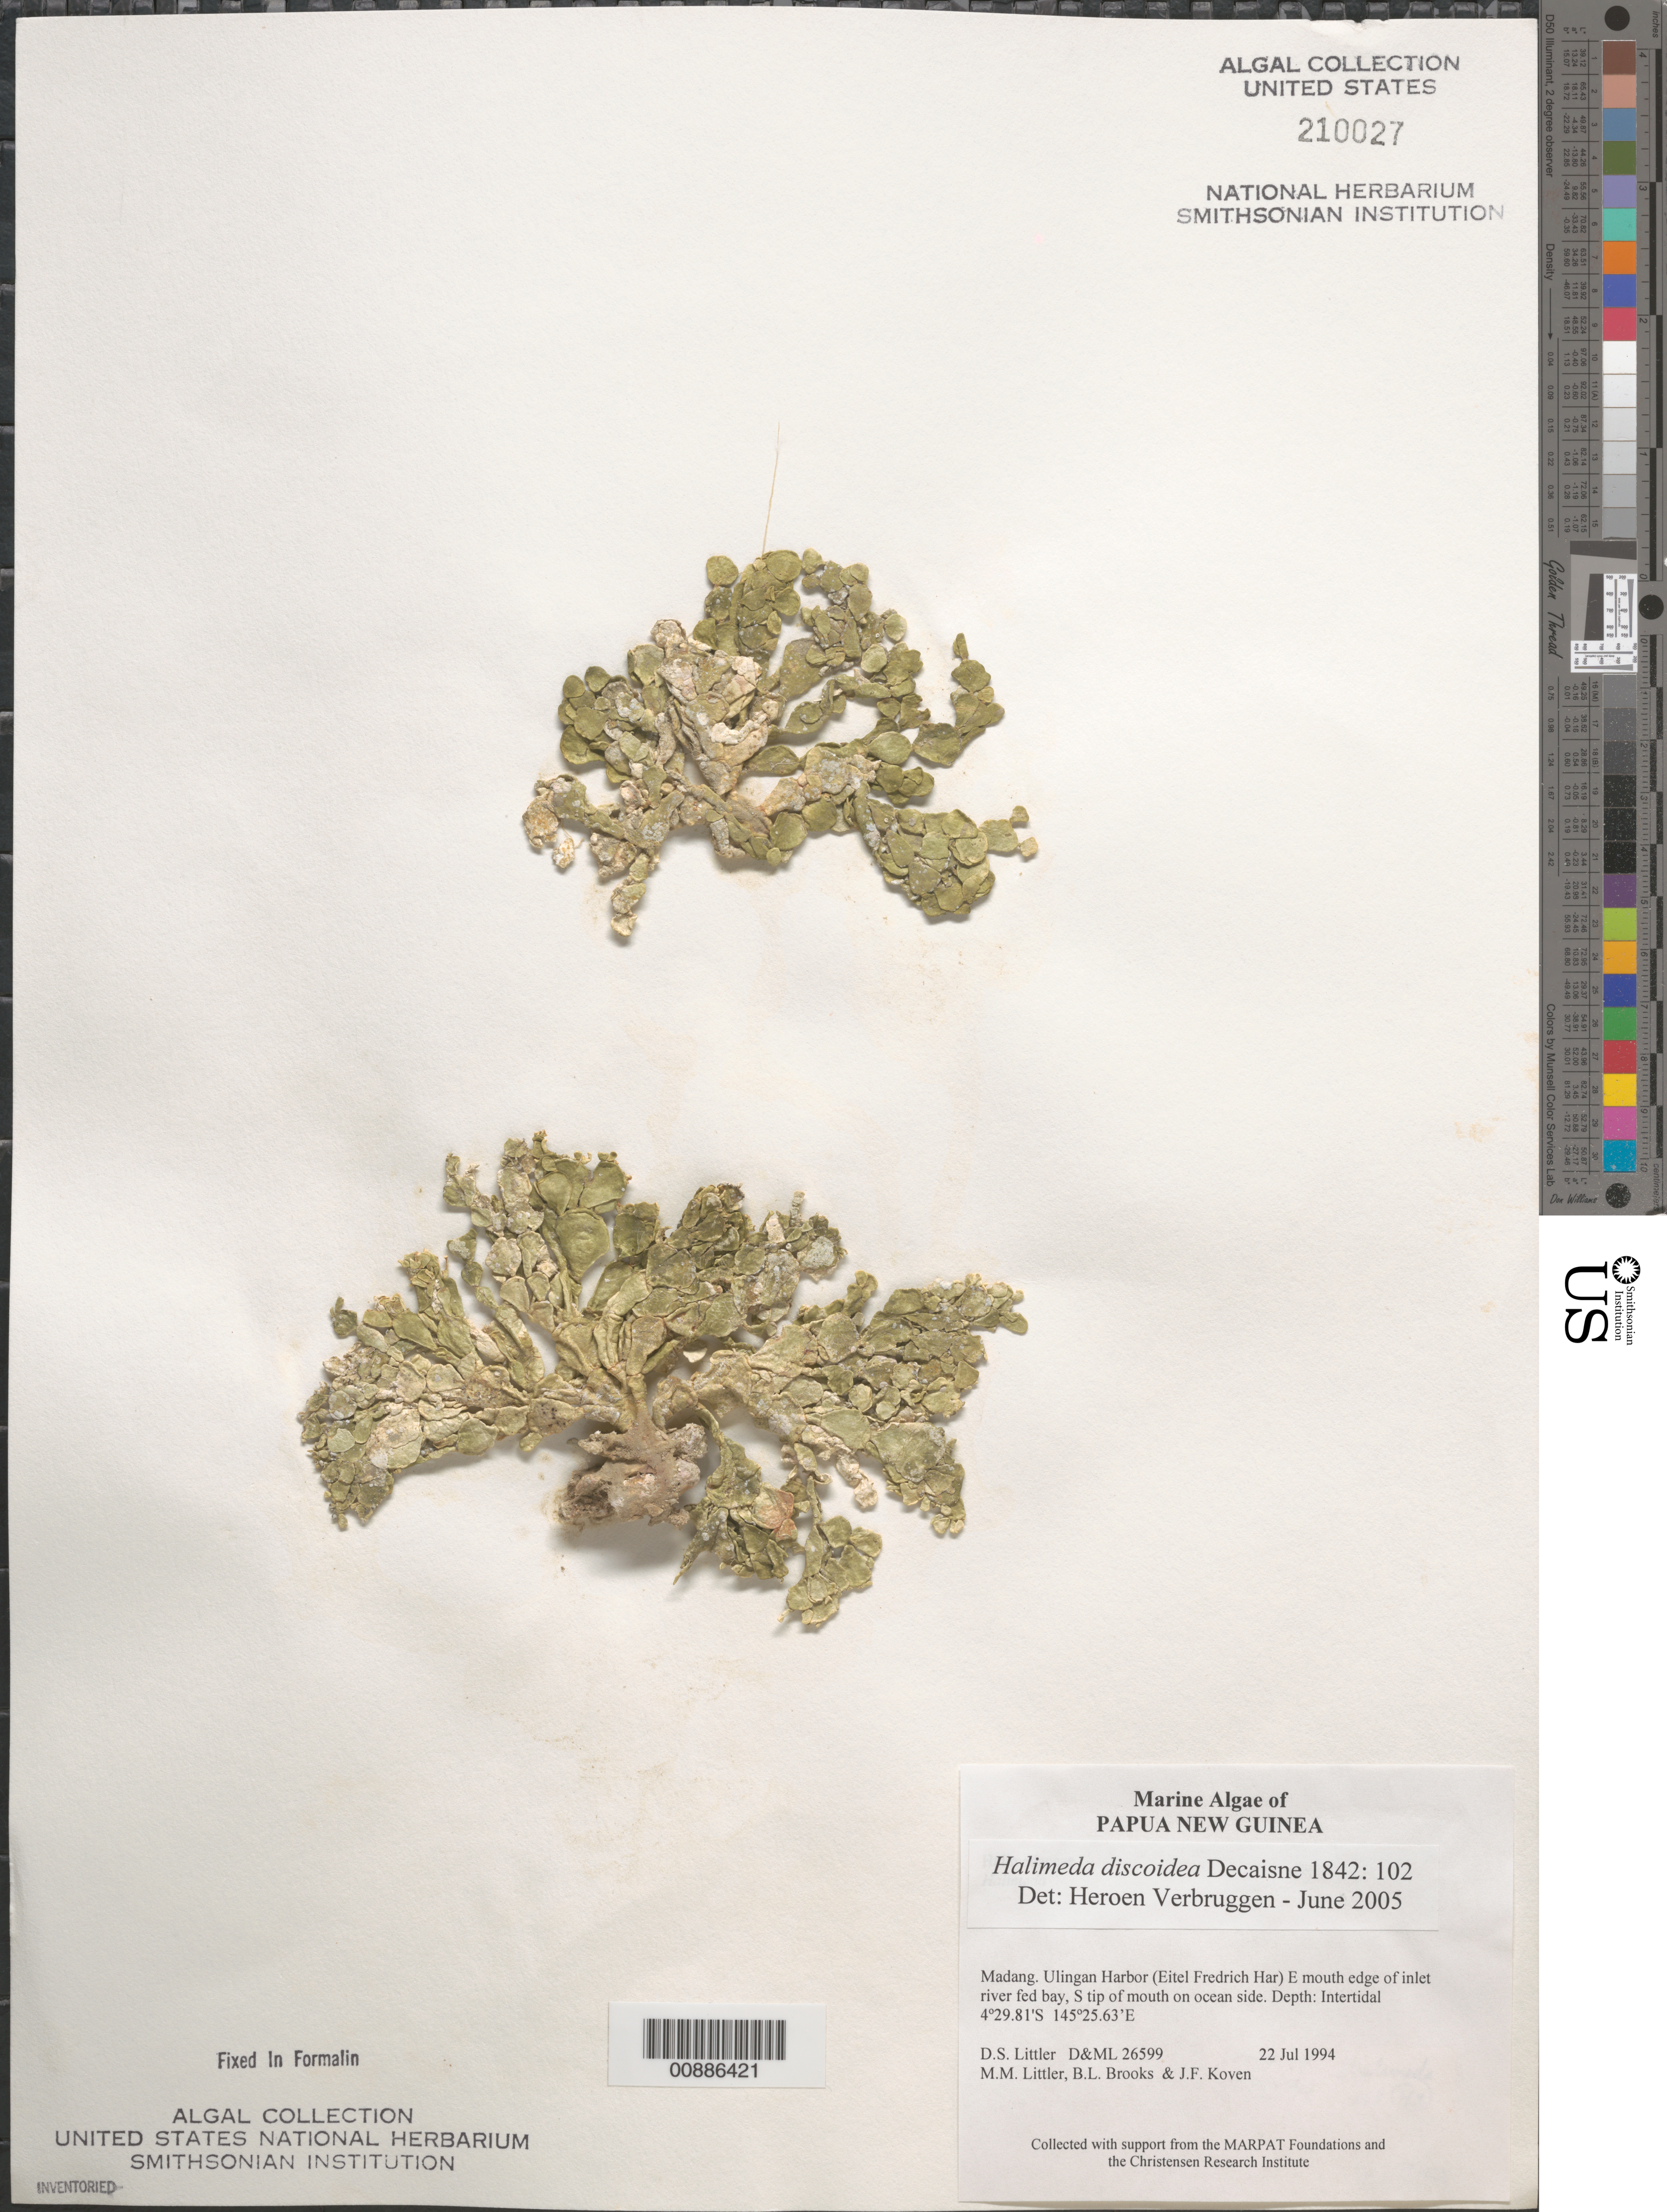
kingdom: Plantae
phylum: Chlorophyta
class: Ulvophyceae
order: Bryopsidales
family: Halimedaceae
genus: Halimeda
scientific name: Halimeda discoidea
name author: Decne.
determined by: Verbruggen, H.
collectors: D. S. Littler, M. M. Littler, B. Brooks & J. Koven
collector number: D&ML 26599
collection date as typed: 22 Jul 1994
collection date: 1994-07-22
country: Papua New Guinea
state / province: Madang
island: New Guinea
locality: Ulingan Harbor (Eitel Fredrich Har)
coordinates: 4 29.81'S, 145 25.63'E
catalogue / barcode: US 210027